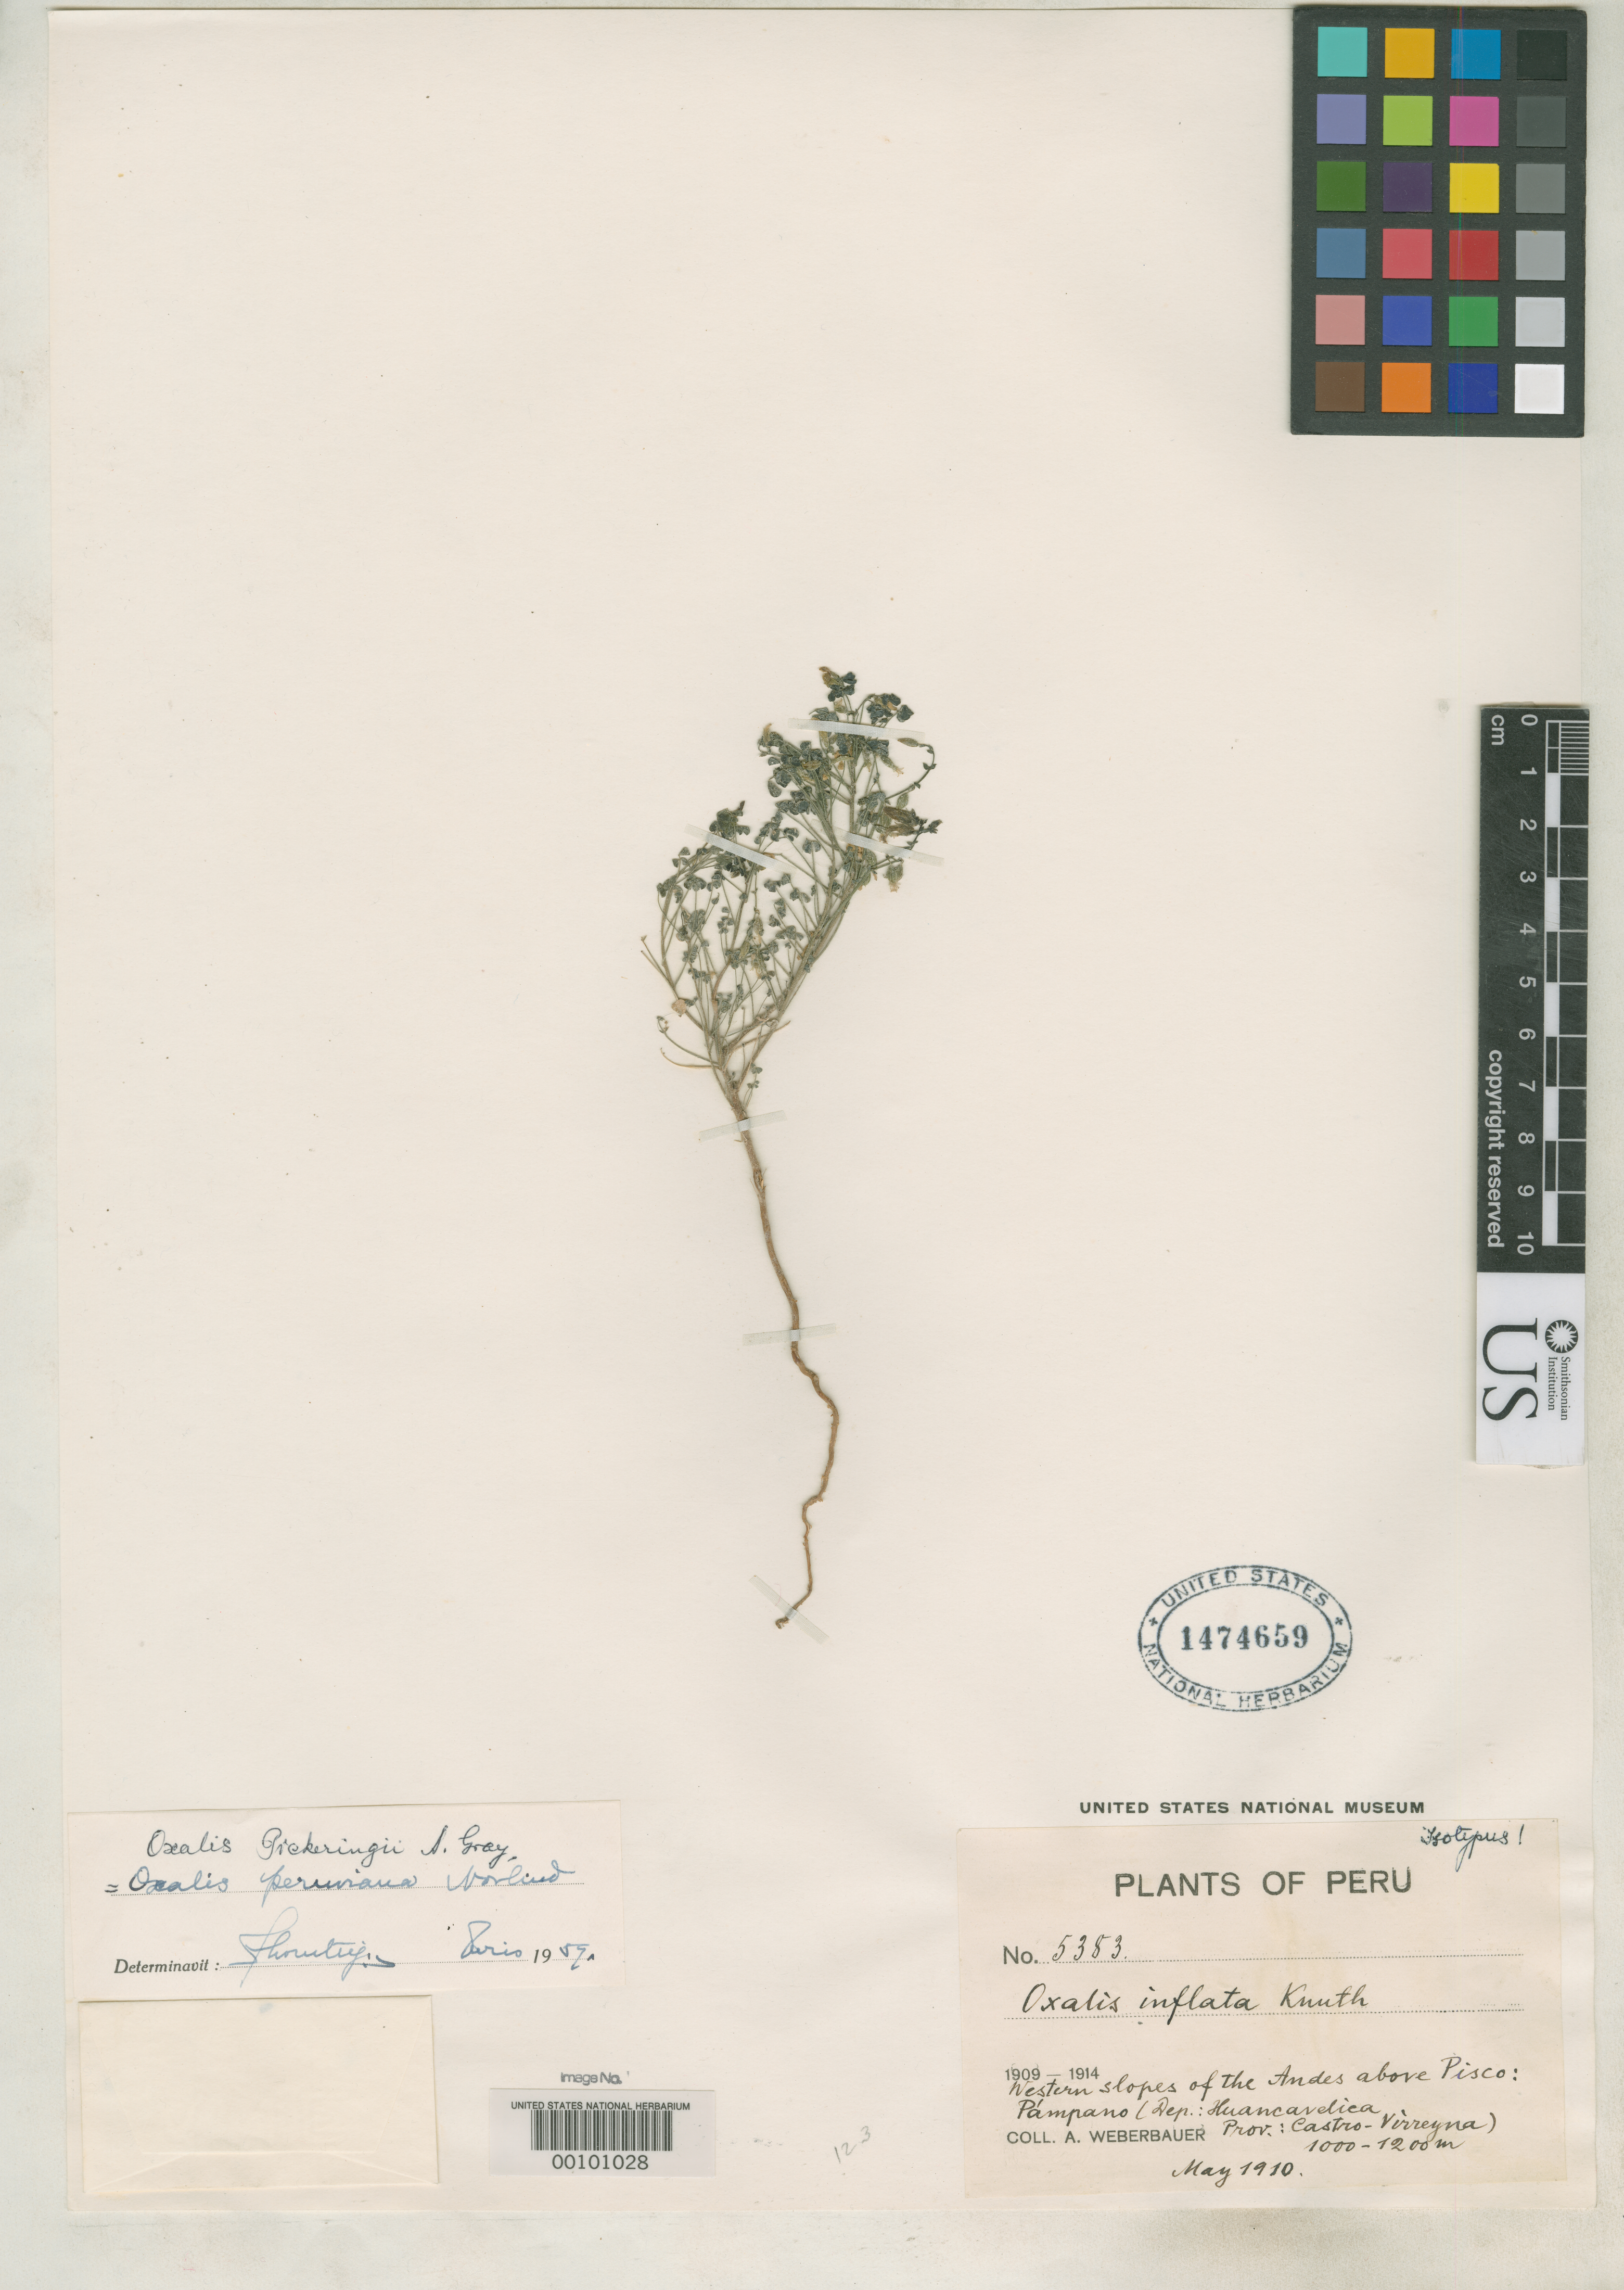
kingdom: Plantae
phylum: Tracheophyta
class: Magnoliopsida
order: Oxalidales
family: Oxalidaceae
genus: Oxalis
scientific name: Oxalis inflata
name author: R. Knuth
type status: Isotype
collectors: A. Weberbauer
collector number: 5383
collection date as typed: May 1910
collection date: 1910-05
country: Peru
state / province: Huancavelica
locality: Andes above Pisco, Pámpano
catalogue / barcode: US 1474659